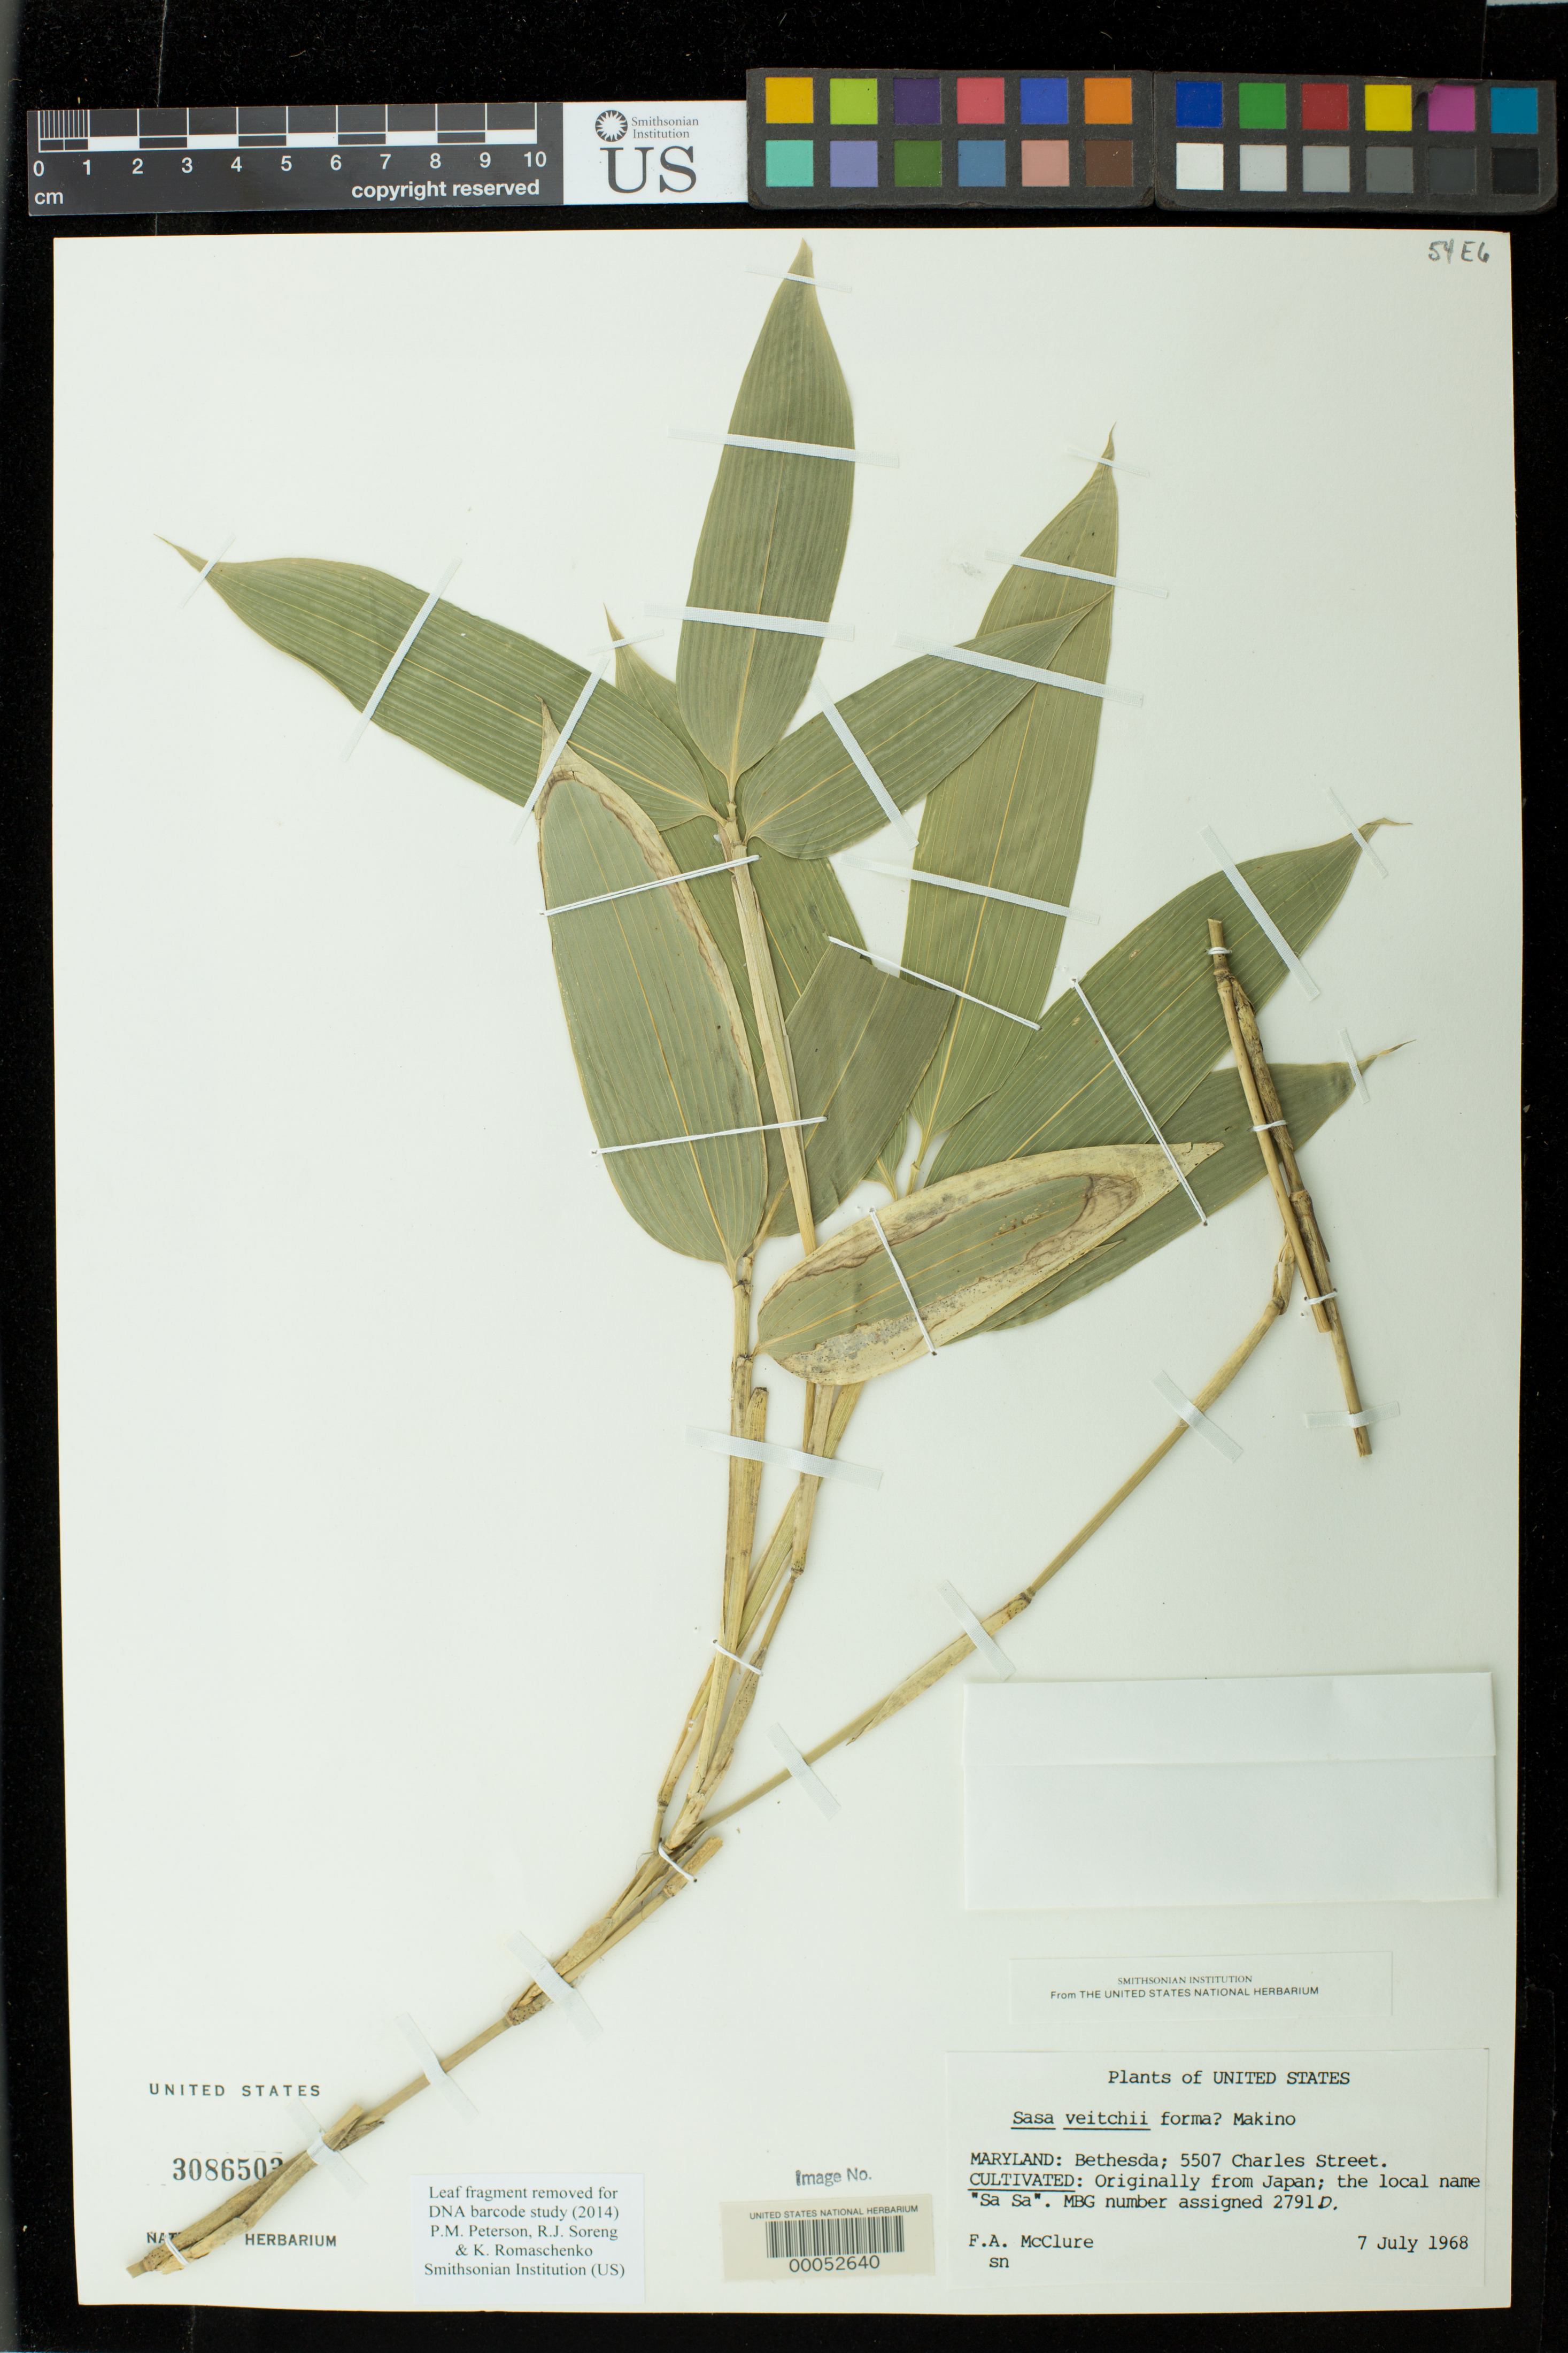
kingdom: Plantae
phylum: Tracheophyta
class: Liliopsida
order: Poales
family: Poaceae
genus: Sasa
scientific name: Sasa veitchii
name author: (Carrière) Rehder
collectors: F. A. McClure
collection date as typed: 07 Jul 1968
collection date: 1968-07-07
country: United States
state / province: Maryland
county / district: Montgomery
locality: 5507 Charles Street, Bethesda (McClure's garden)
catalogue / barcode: US 3086503